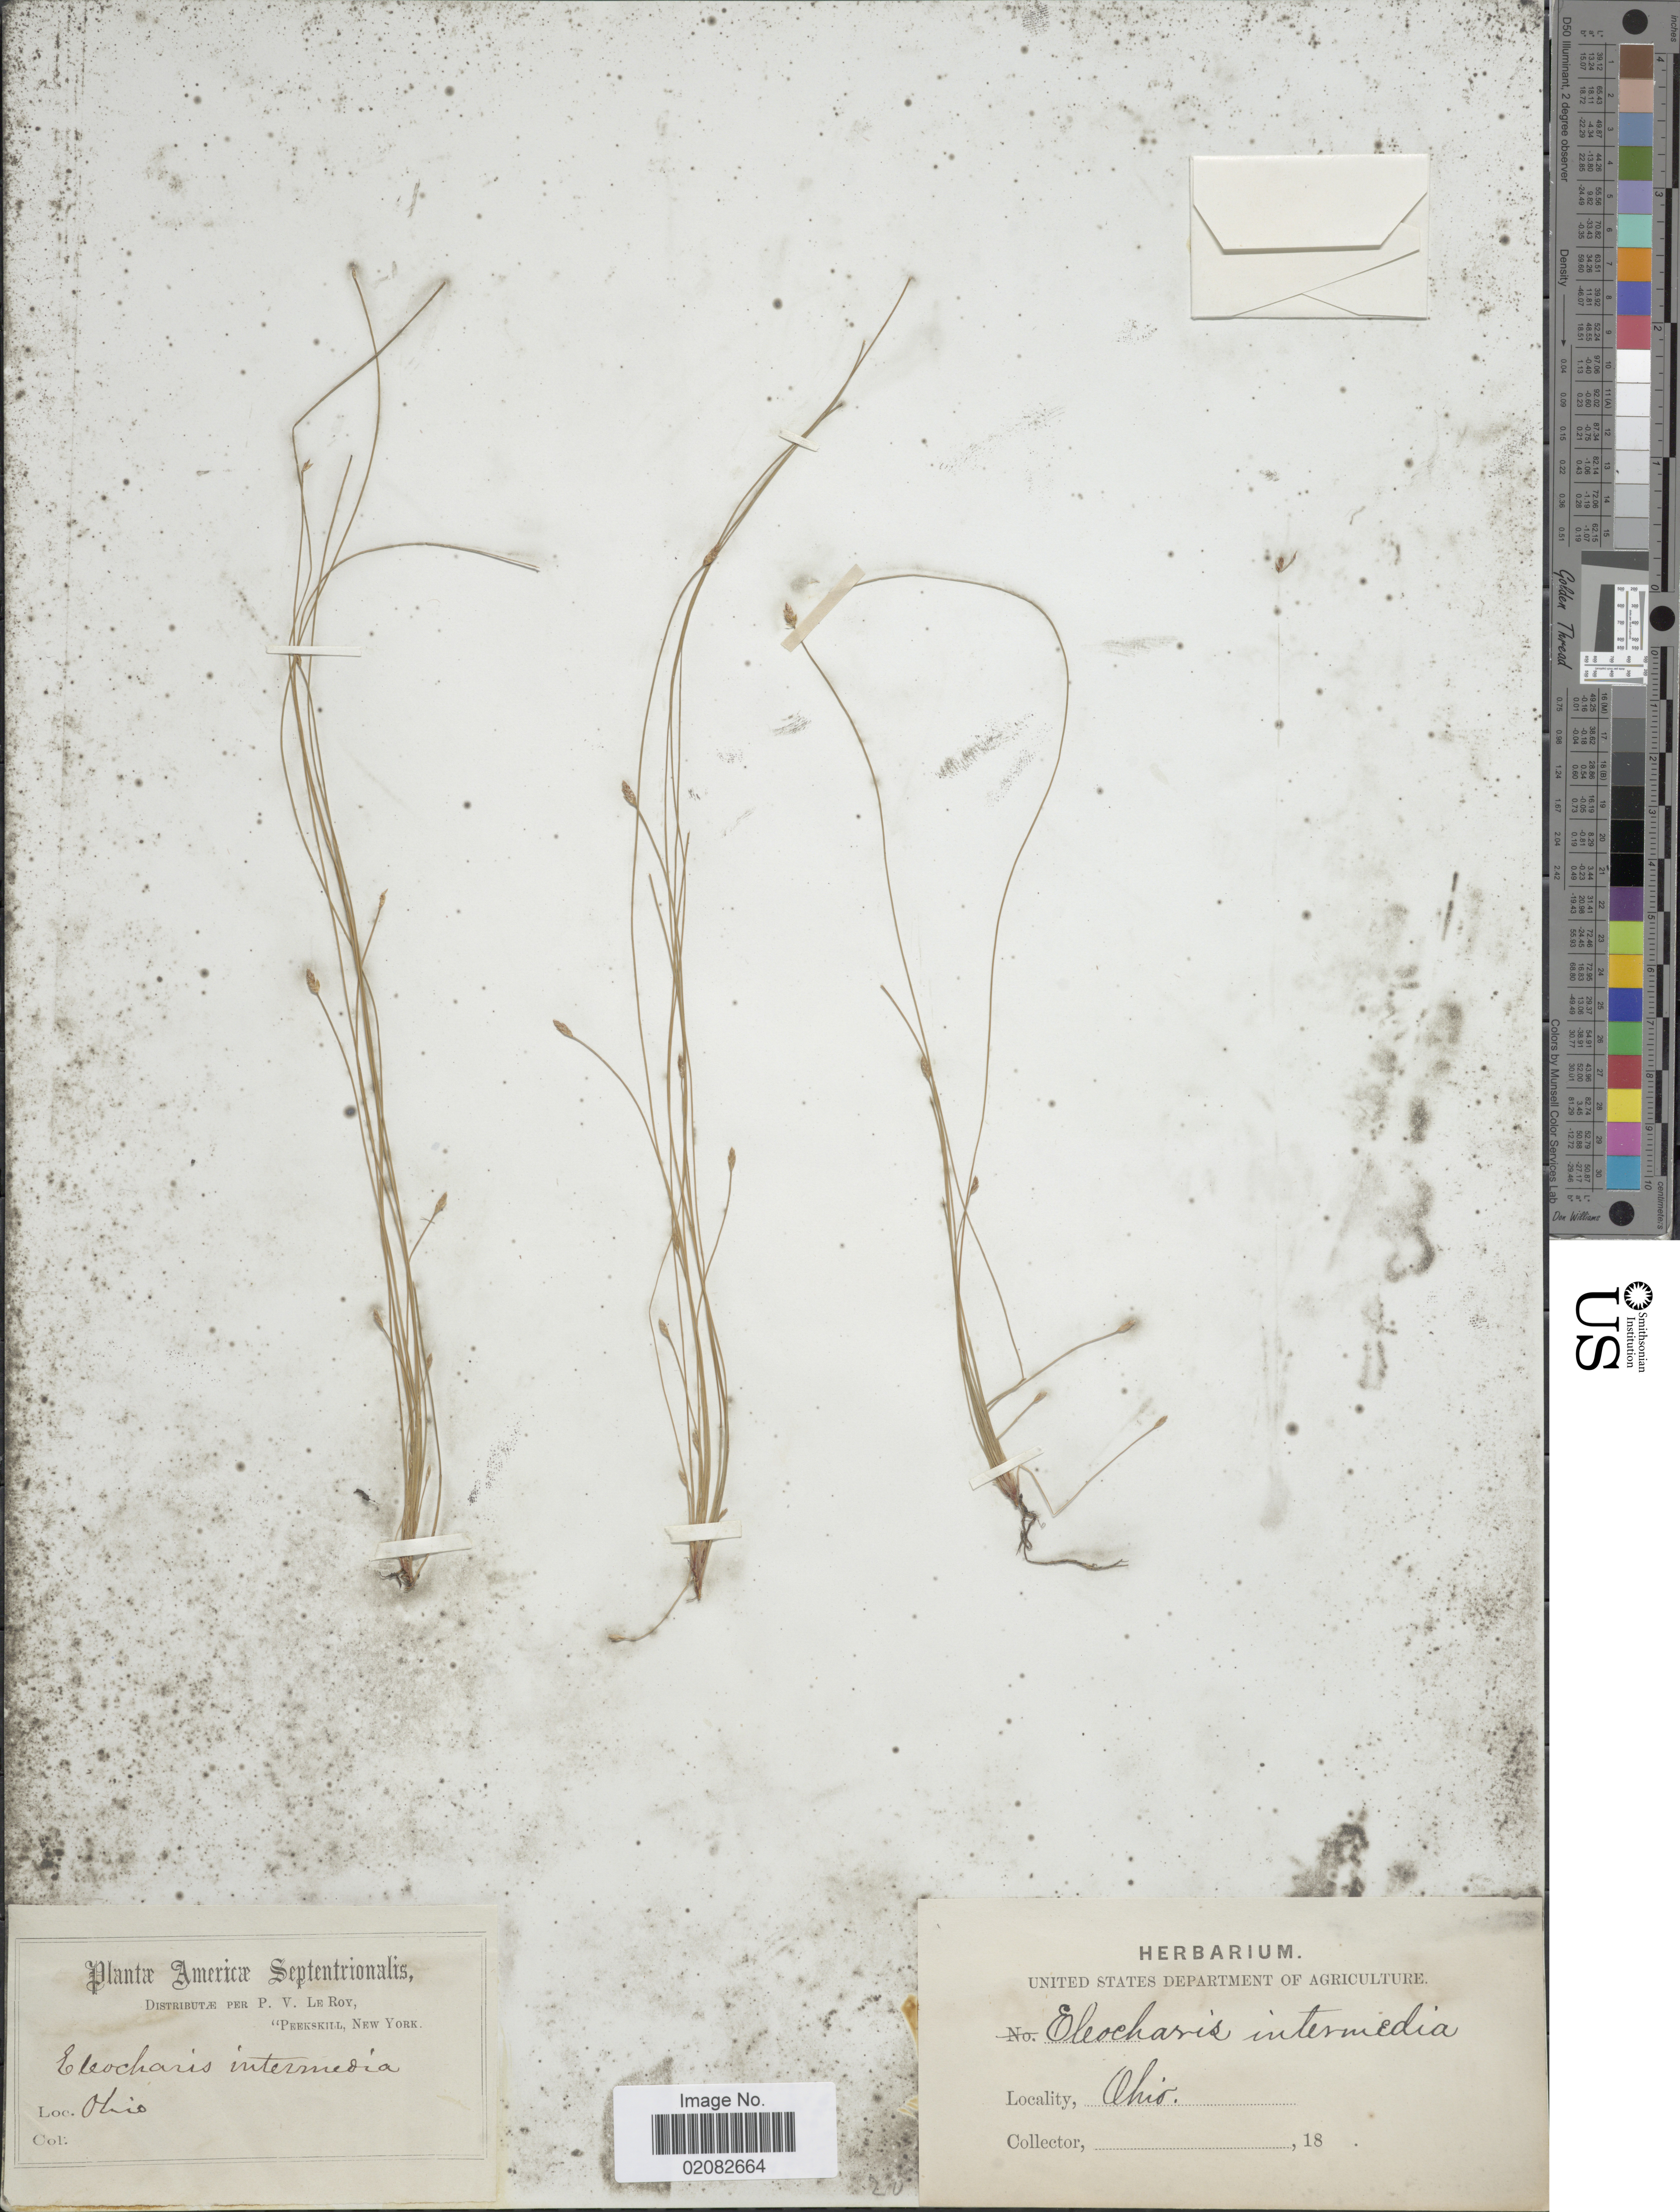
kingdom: Plantae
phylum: Tracheophyta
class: Liliopsida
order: Poales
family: Cyperaceae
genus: Eleocharis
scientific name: Eleocharis intermedia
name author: Schult.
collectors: P. Le Roy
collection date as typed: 18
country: United States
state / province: Ohio